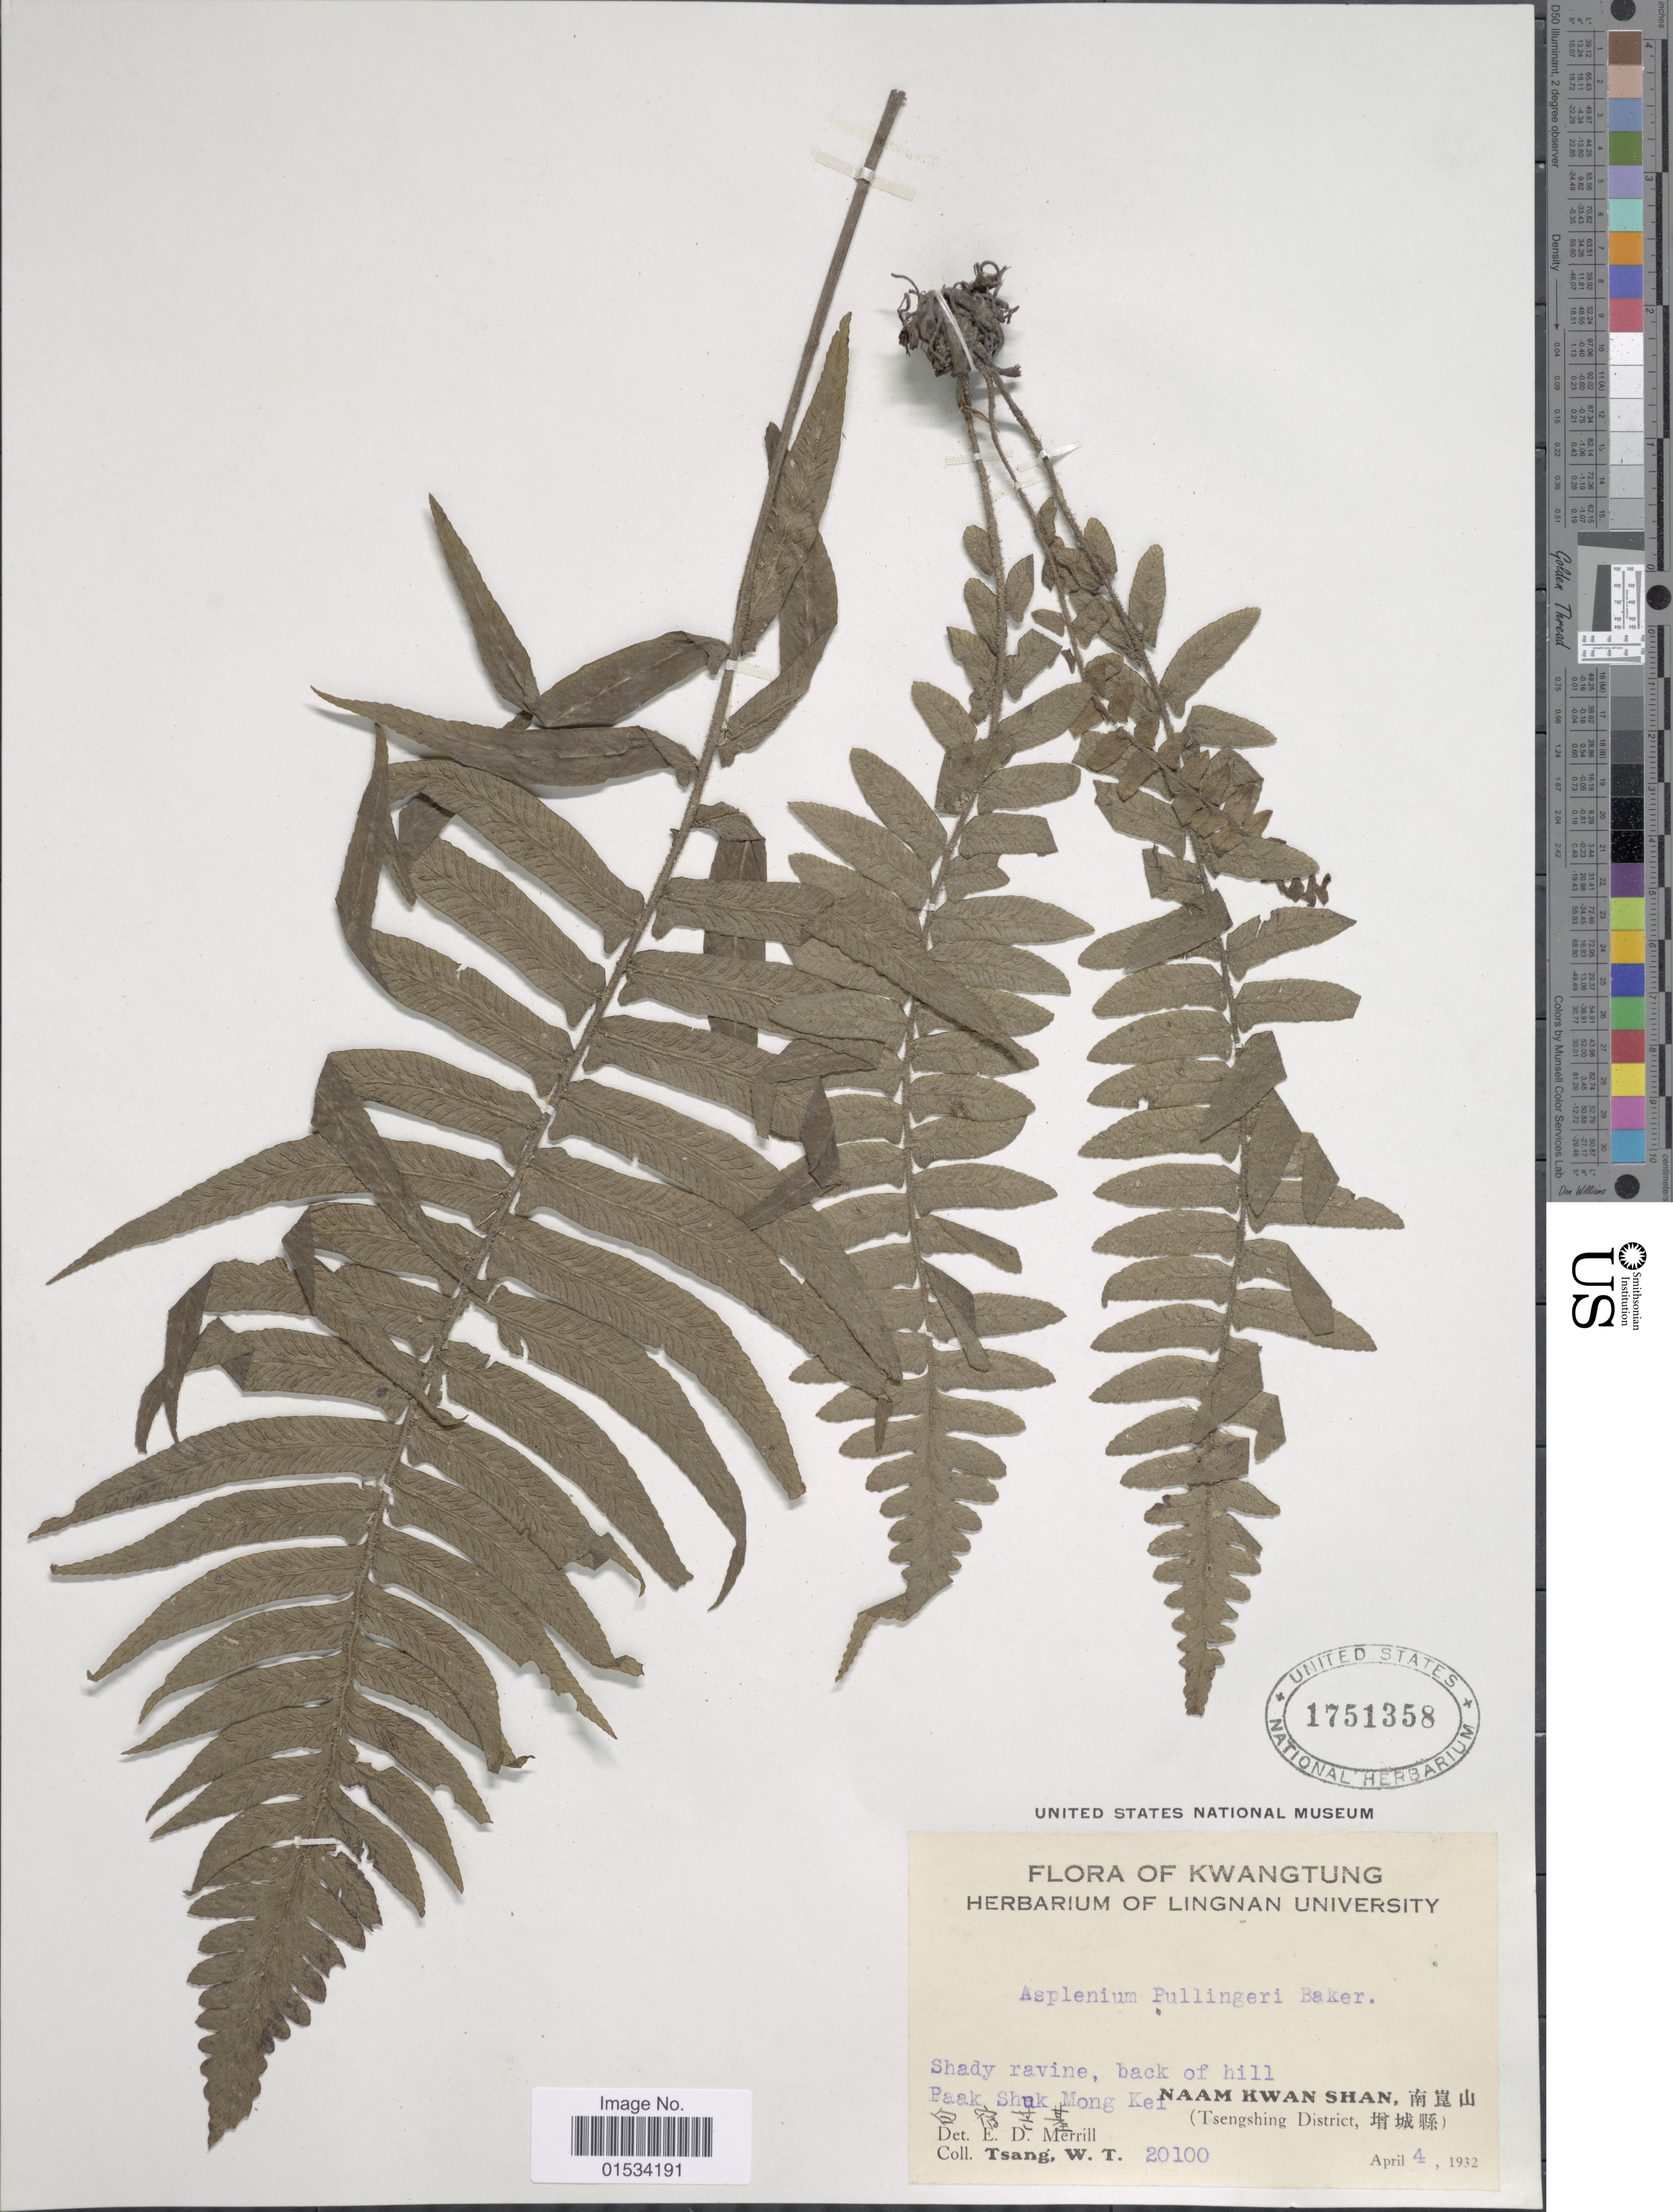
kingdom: Plantae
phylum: Tracheophyta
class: Polypodiopsida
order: Polypodiales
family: Athyriaceae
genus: Diplazium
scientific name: Diplazium pullingeri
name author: (Baker) J. Sm.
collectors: W. T. Tsang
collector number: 20100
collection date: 1932-04-04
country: China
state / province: Guangdong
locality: Kwangtung, shady ravine, back of hill, Paak Shuk mong Kei, Naam Kwan Shan (Tsengshing District0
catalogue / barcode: US 1751358